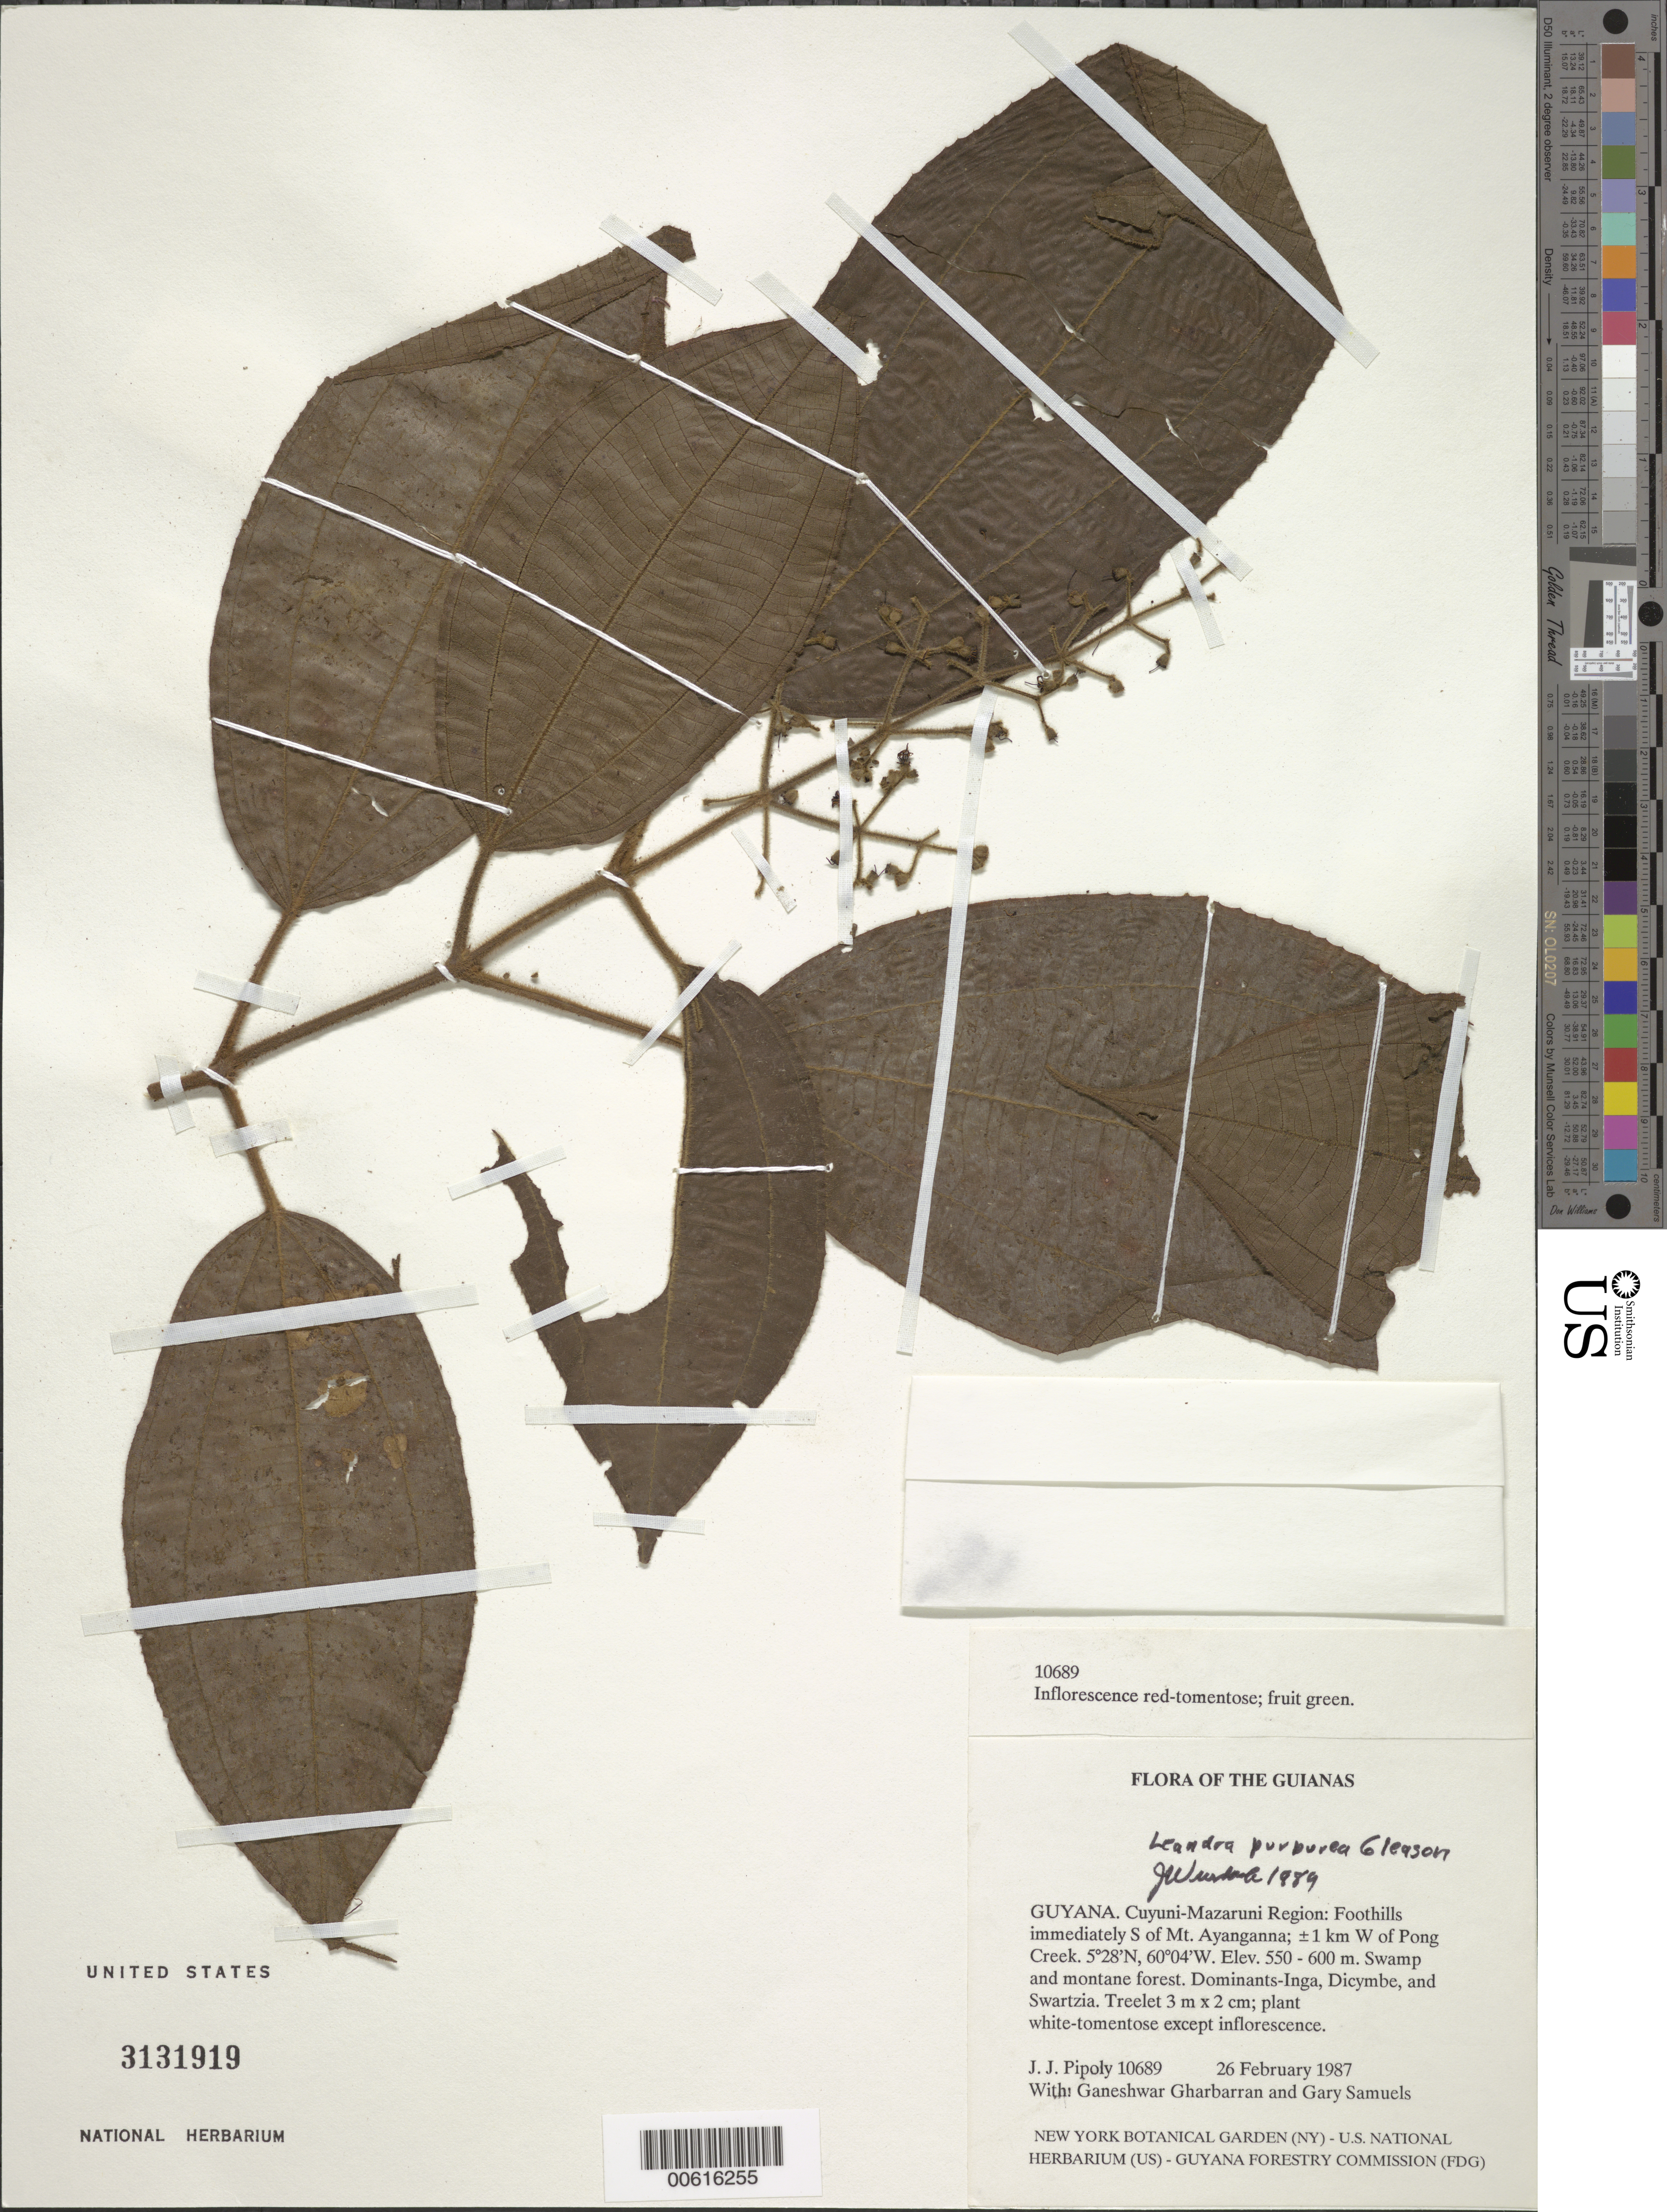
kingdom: Plantae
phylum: Tracheophyta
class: Magnoliopsida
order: Myrtales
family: Melastomataceae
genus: Leandra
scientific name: Leandra purpurea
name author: Gleason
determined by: Wurdack, John J., (US), US (UNITED STATES)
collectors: J. J. Pipoly, G. Gharbarran & G. Samuels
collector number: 10689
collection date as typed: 26 February 1987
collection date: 1987-02-26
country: Guyana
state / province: Cuyuni-Mazaruni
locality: Foothills immediately S of Mt. Ayanganna; ±1 km W of Pong Creek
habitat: Swamp and montane forest. Dominants: Inga, Dicymbe, and Swartzia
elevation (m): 550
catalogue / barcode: US 3131919